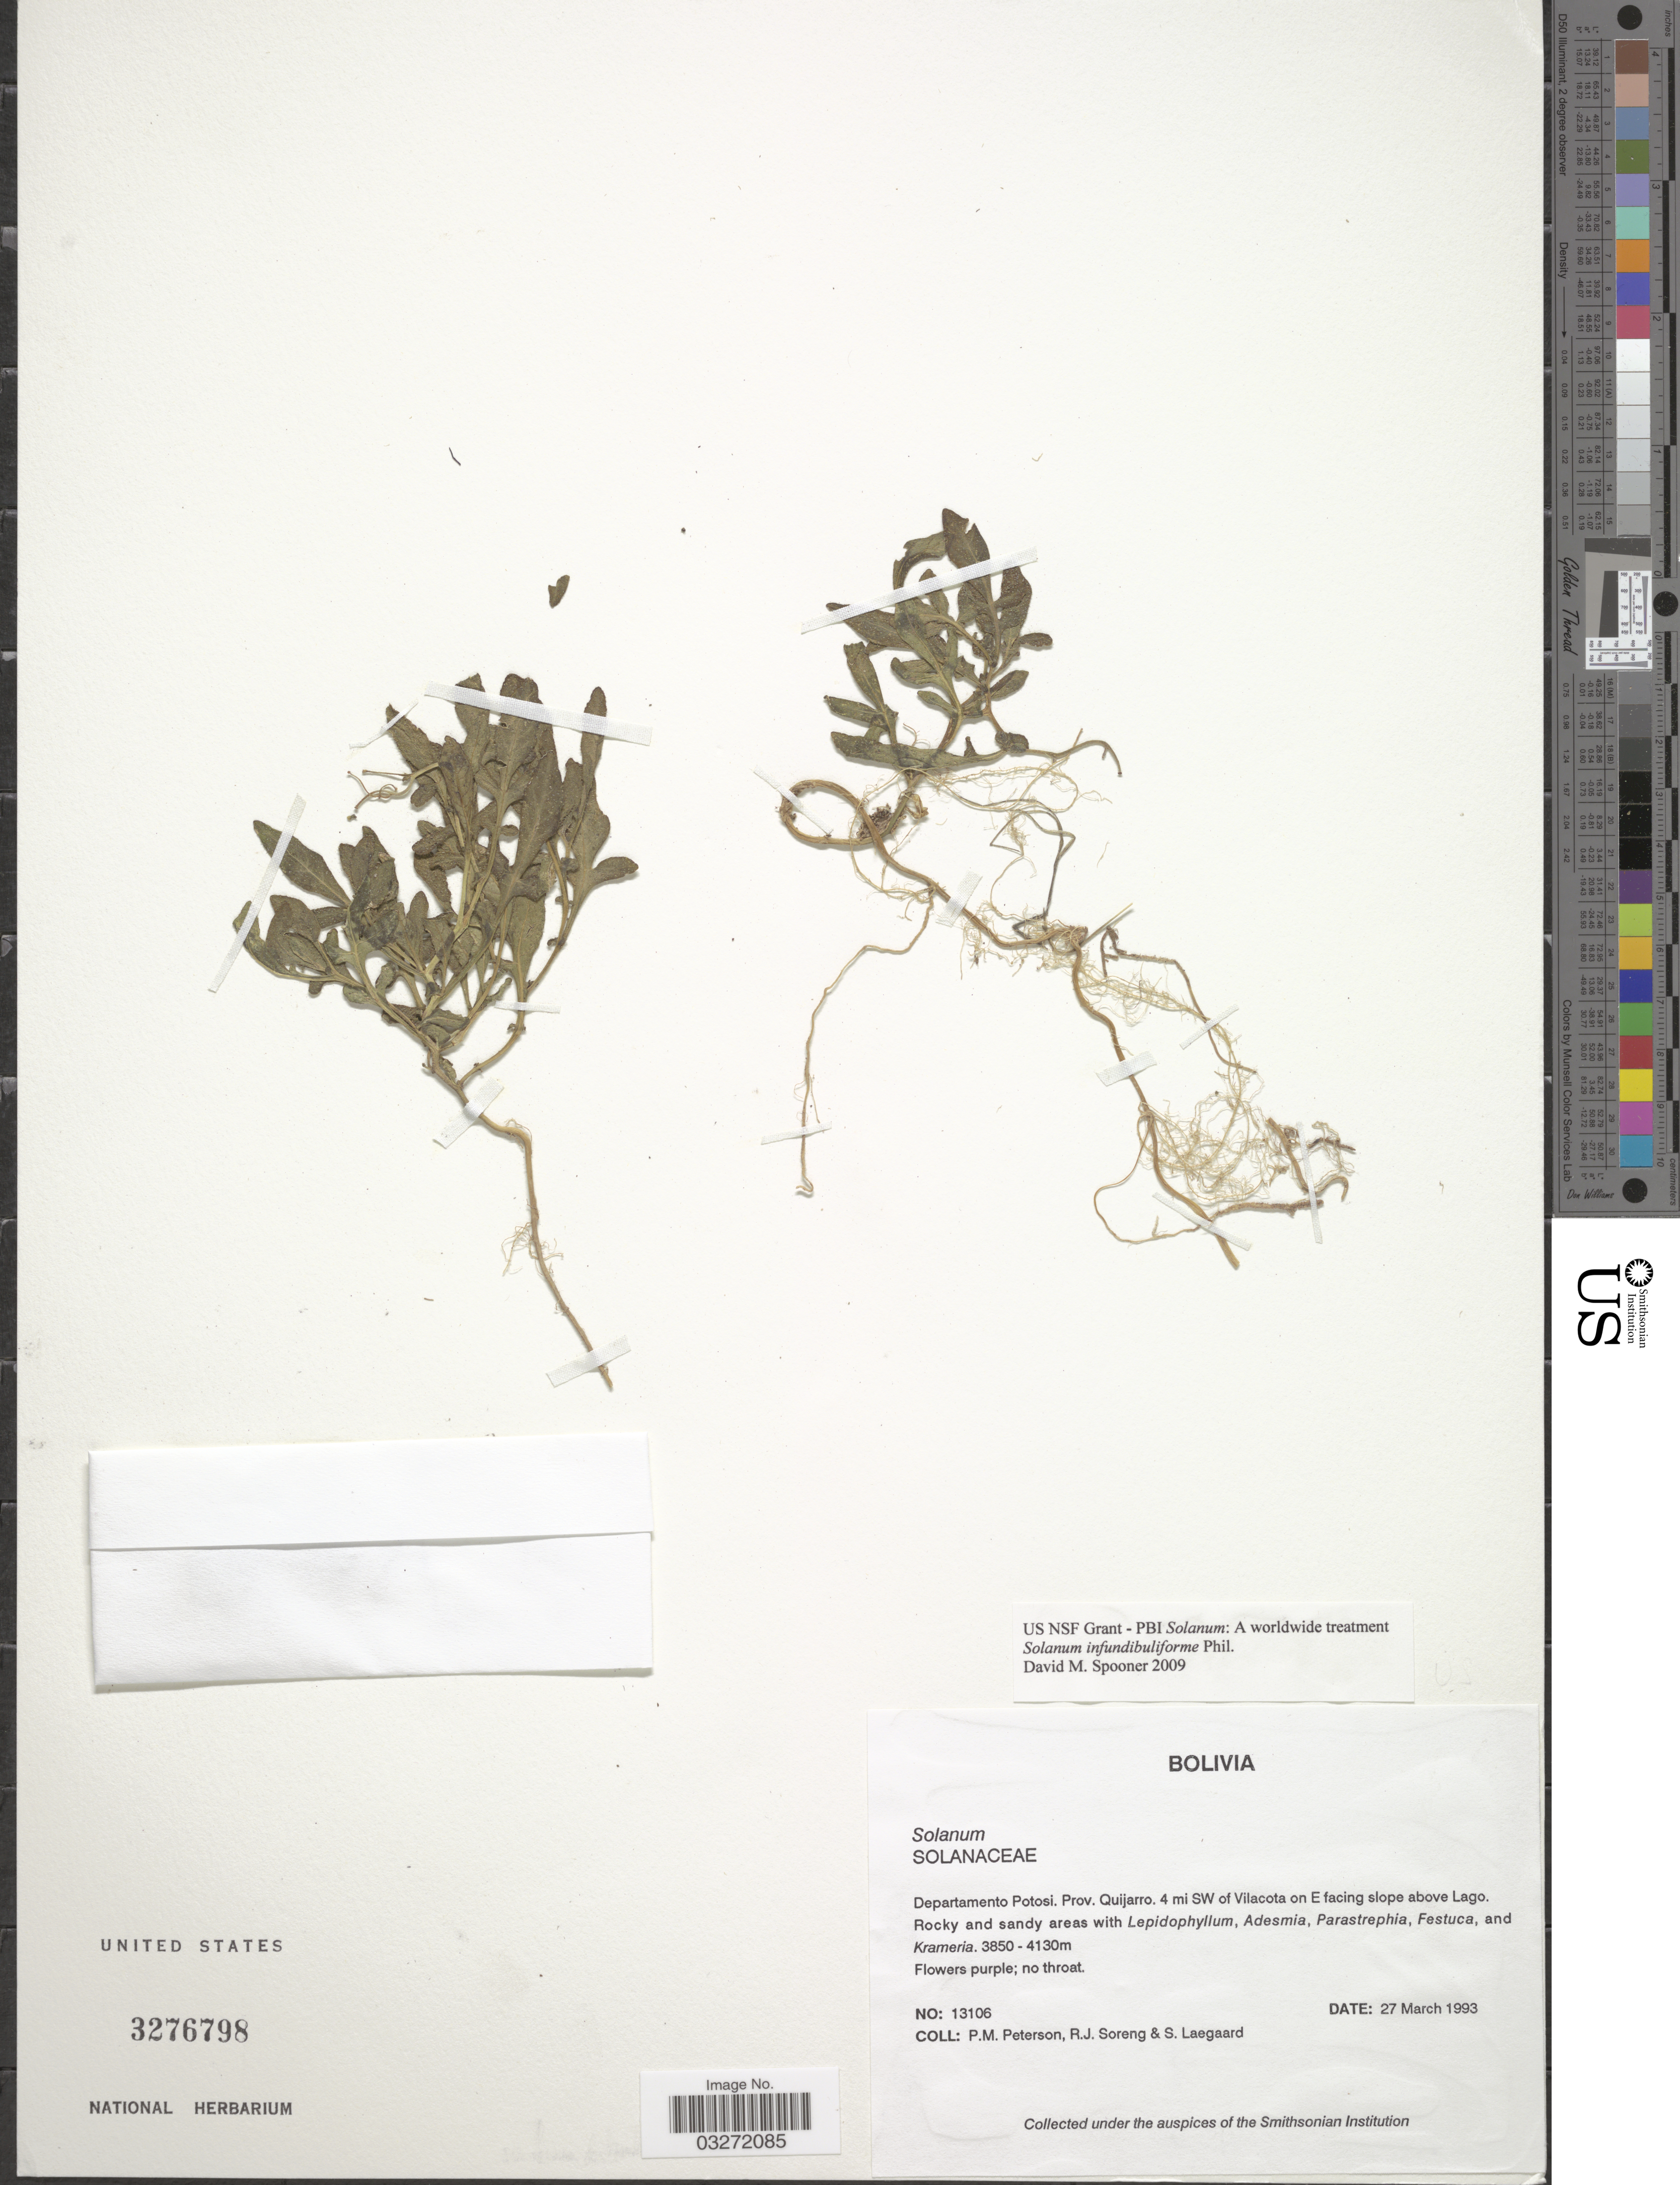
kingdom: Plantae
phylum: Tracheophyta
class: Magnoliopsida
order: Solanales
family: Solanaceae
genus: Solanum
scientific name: Solanum infundibuliforme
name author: Phil.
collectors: P. M. Peterson, R. J. Soreng & S. Lægaard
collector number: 13106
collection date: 1993-03-27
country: Bolivia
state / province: Potosi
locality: Departamento Potosi. Prov. Quijarro. 4 mi SW of Vilacota on E facing slope above Lago.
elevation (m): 3850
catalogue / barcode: US 3276798